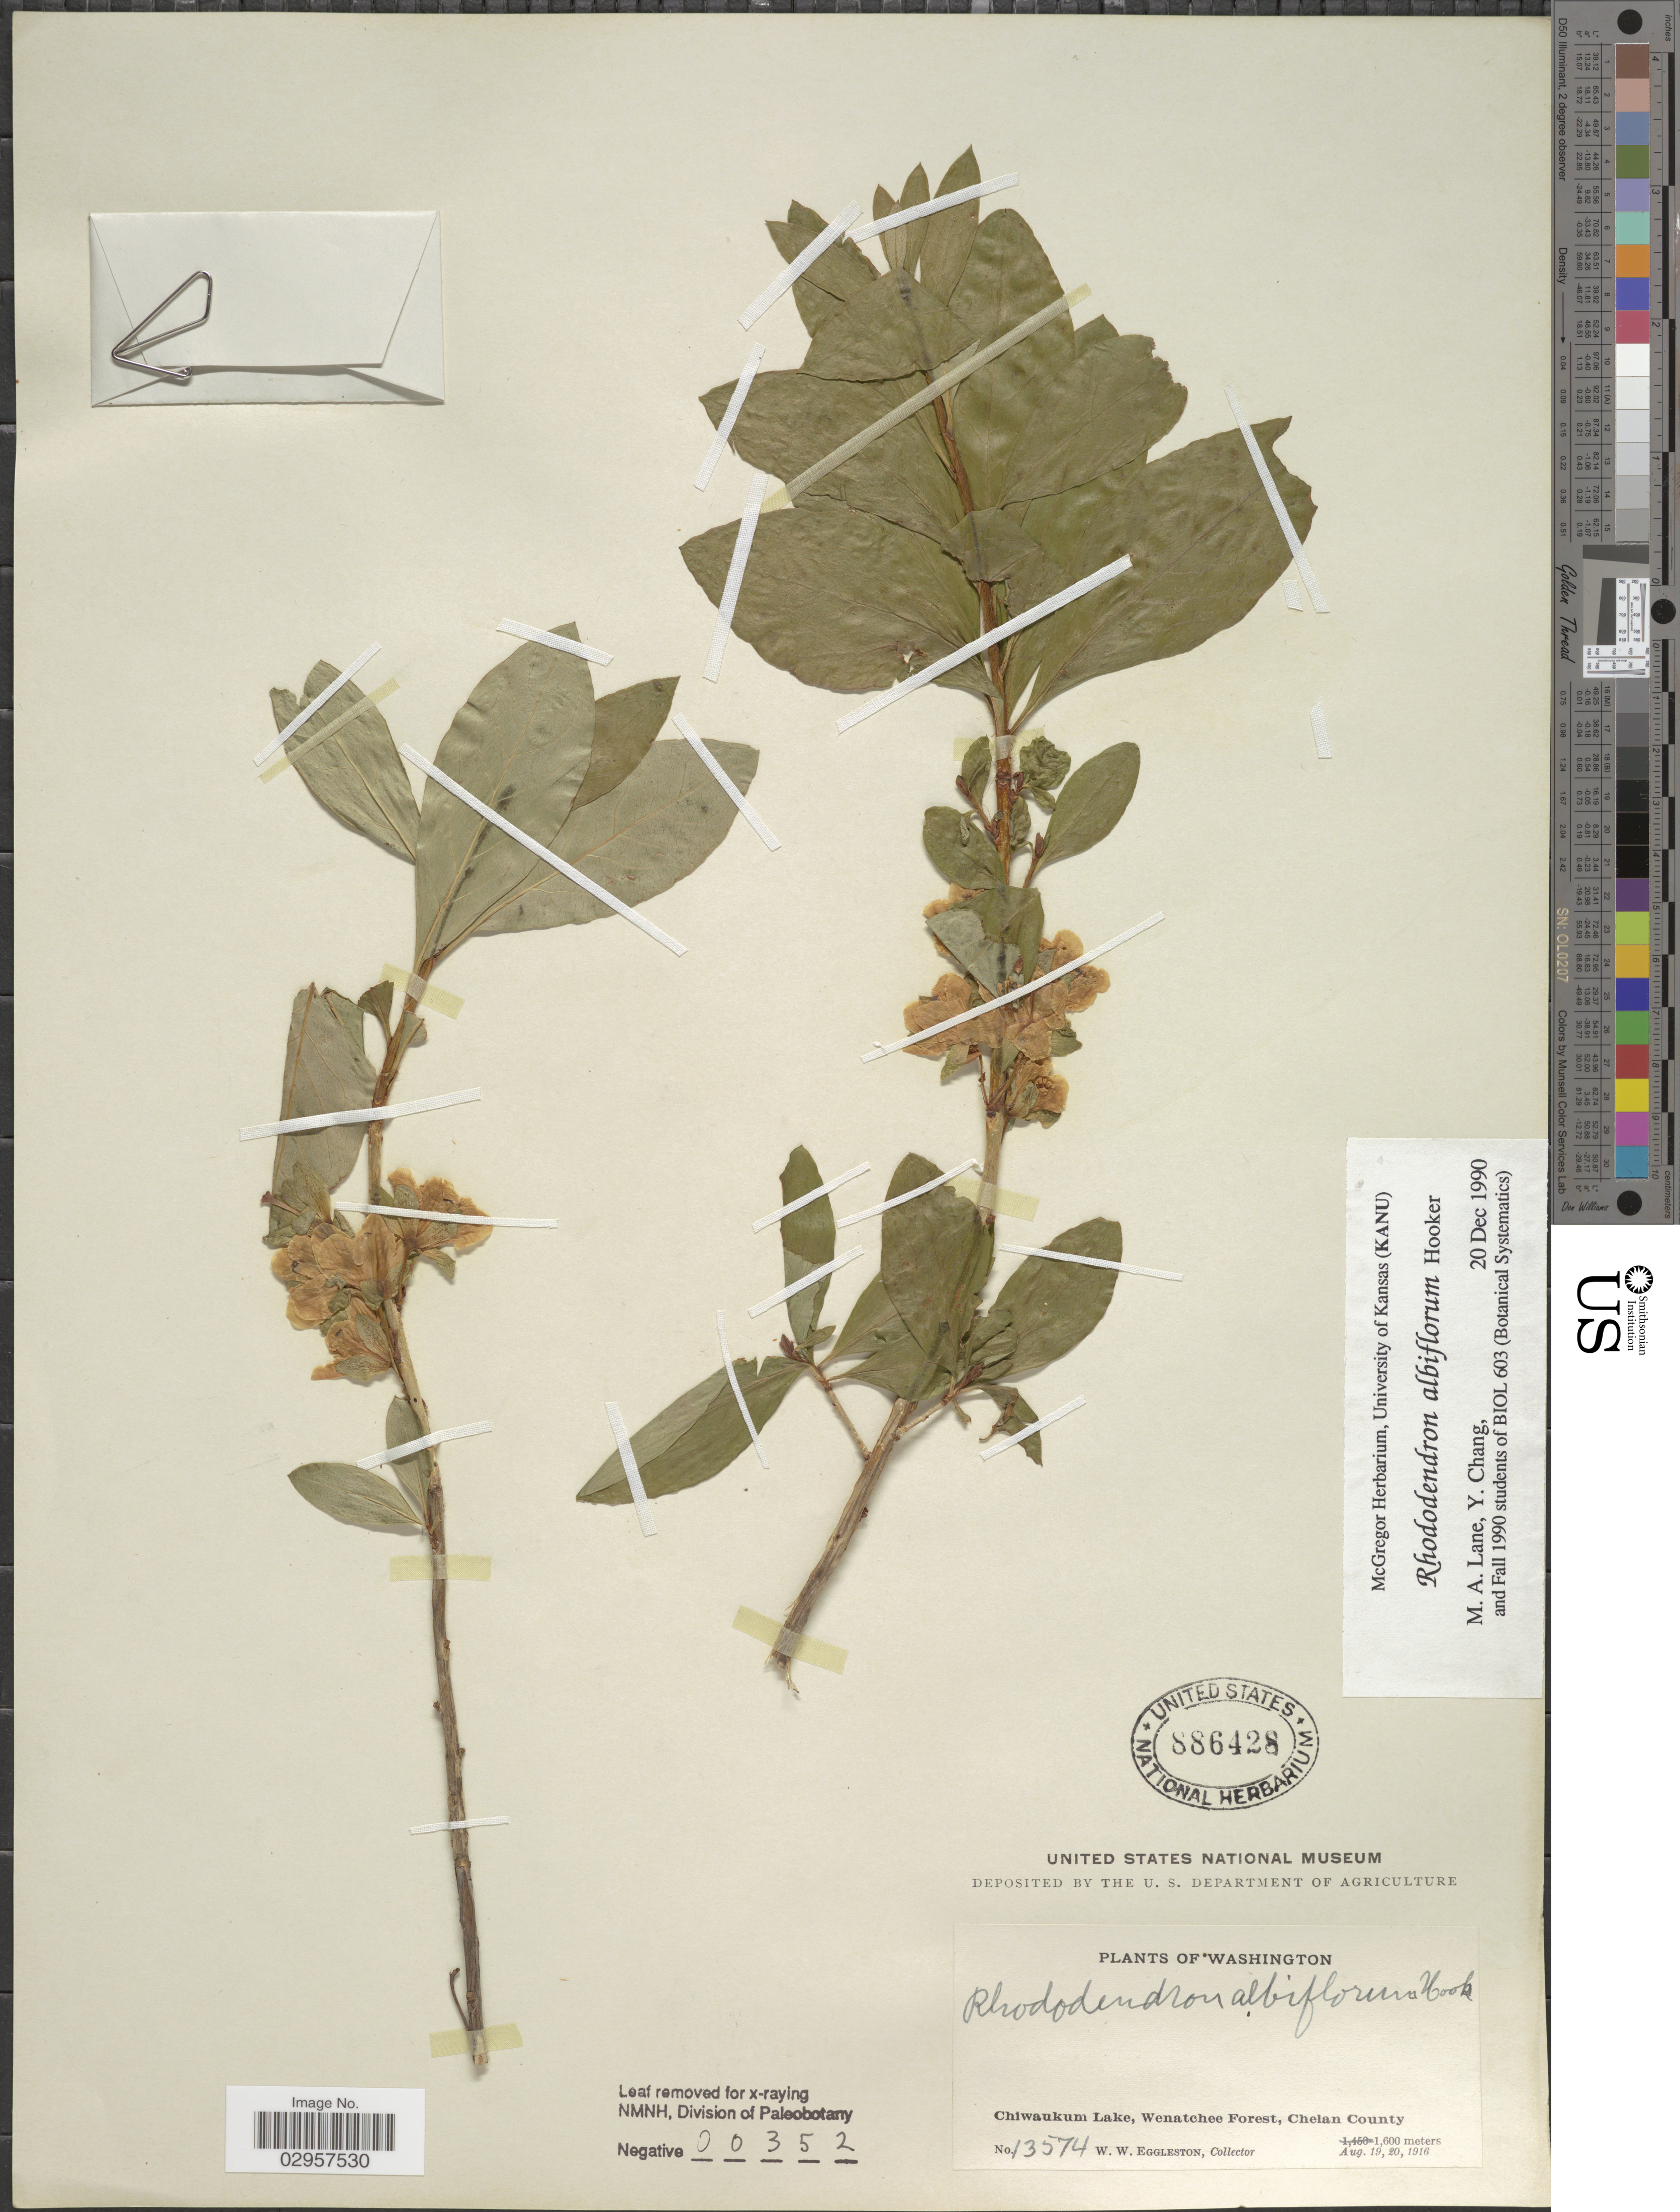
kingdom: Plantae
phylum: Tracheophyta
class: Magnoliopsida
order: Ericales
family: Ericaceae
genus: Rhododendron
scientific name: Rhododendron albiflorum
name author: Hook.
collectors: W. W. Eggleston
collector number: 13574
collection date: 1916-08-19/1916-08-20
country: United States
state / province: Washington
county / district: Chelan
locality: Chiwaukum Lake, Wenatchee Forest, Chelan County.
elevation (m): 1600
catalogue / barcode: US 886428